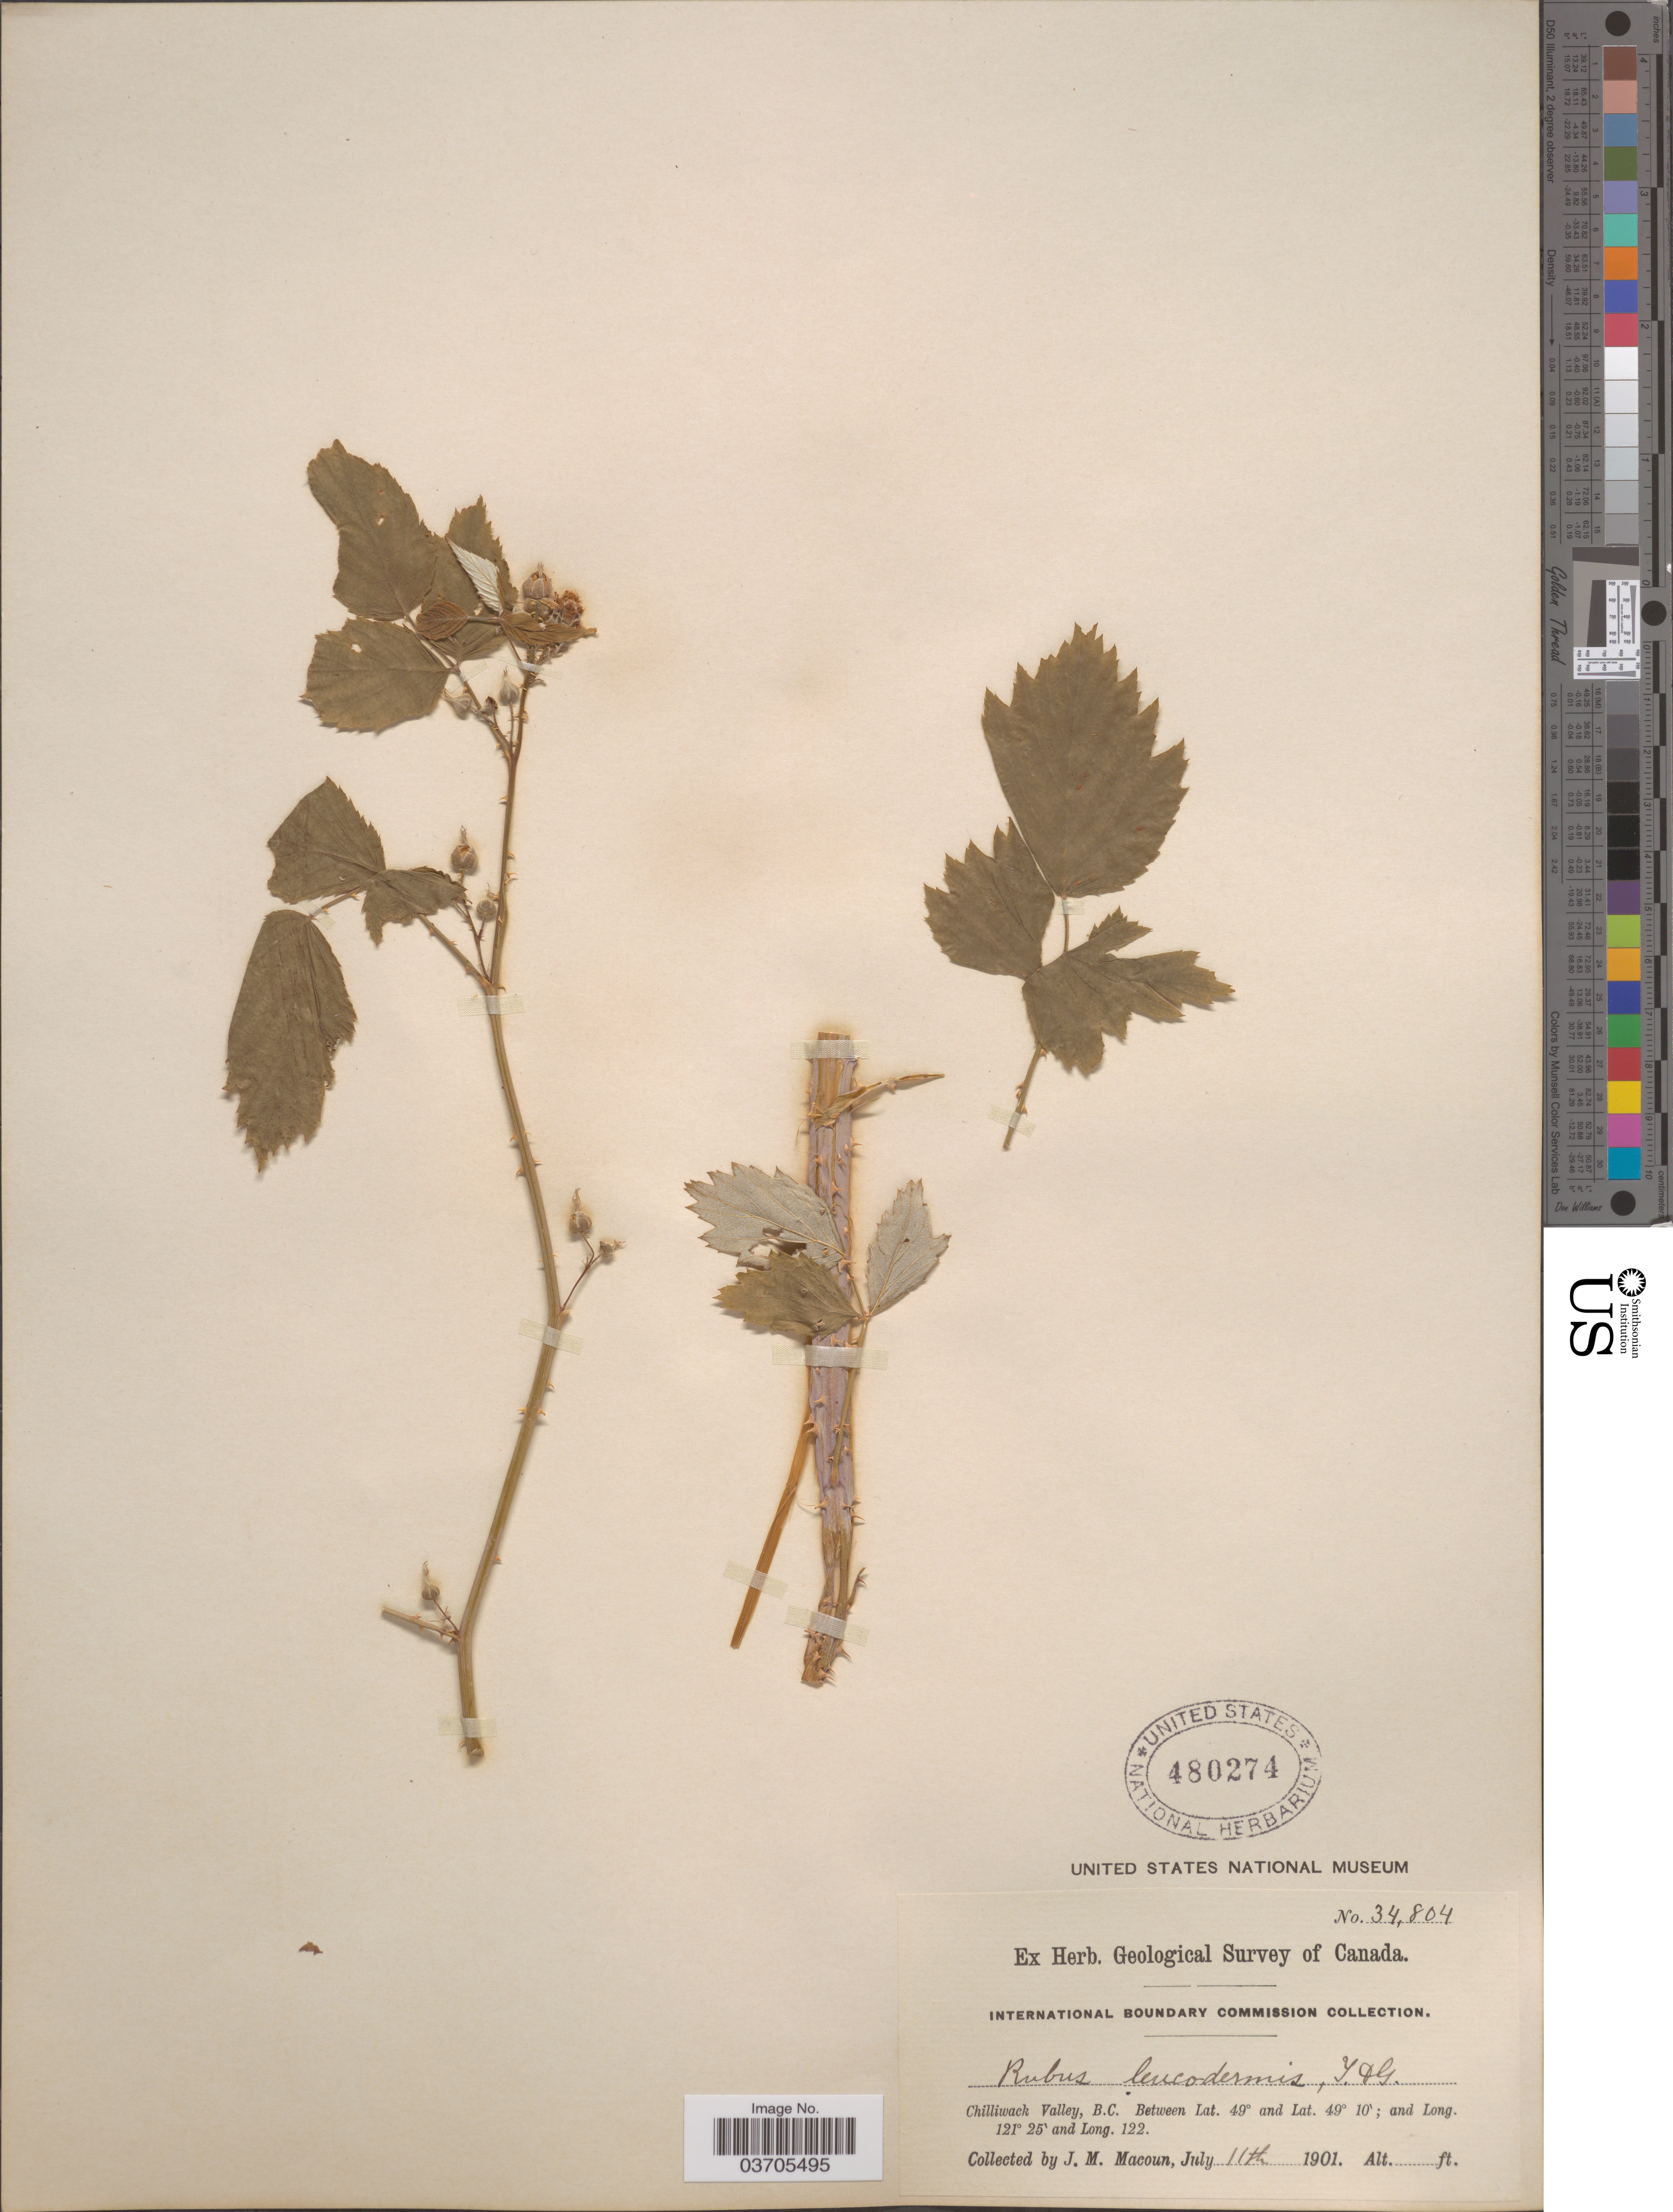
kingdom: Plantae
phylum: Tracheophyta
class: Magnoliopsida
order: Rosales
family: Rosaceae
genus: Rubus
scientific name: Rubus leucodermis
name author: Douglas ex Torr. & A. Gray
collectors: J. M. Macoun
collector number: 34804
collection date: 1901-07-11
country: Canada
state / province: British Columbia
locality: Chilliwack Valley.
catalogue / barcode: US 480274